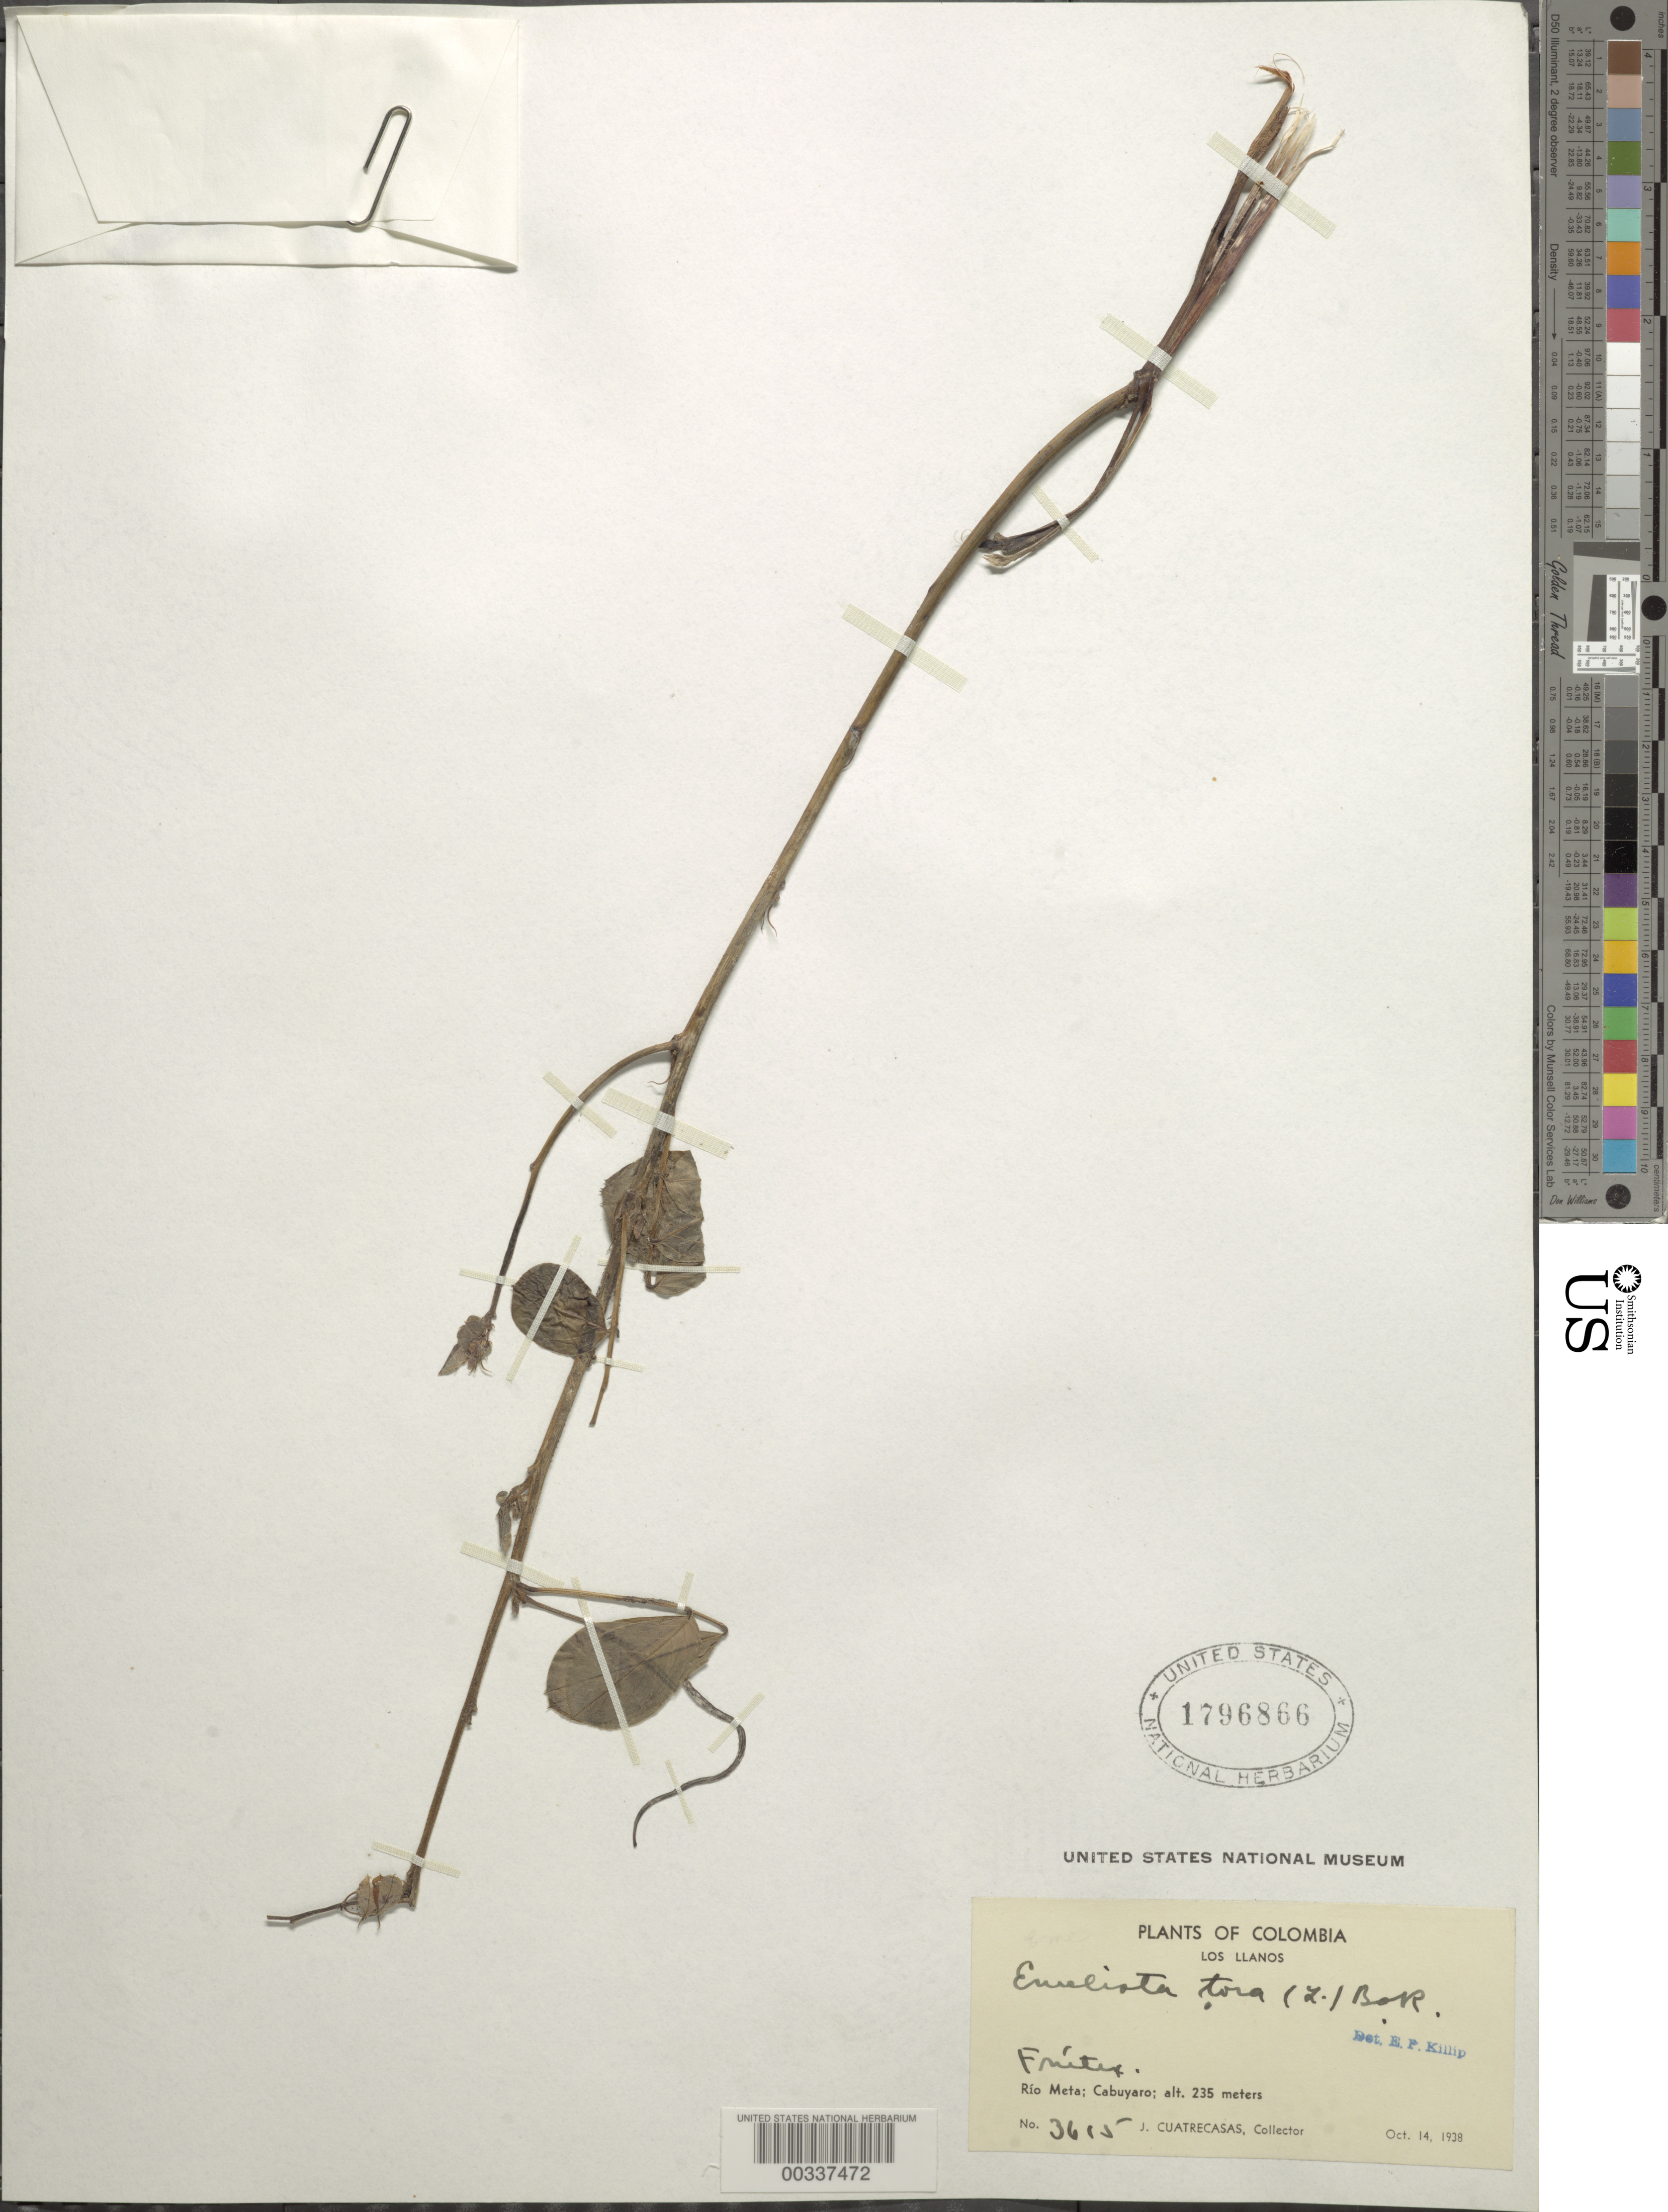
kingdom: Plantae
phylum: Tracheophyta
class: Magnoliopsida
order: Fabales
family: Fabaceae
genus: Senna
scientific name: Senna obtusifolia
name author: (L.) H.S. Irwin & Barneby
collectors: J. Cuatrecasas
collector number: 3615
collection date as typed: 14 Oct 1938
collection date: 1938-10-14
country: Colombia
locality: Rio Meta; Cabuyaro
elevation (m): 235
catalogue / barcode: US 1796866